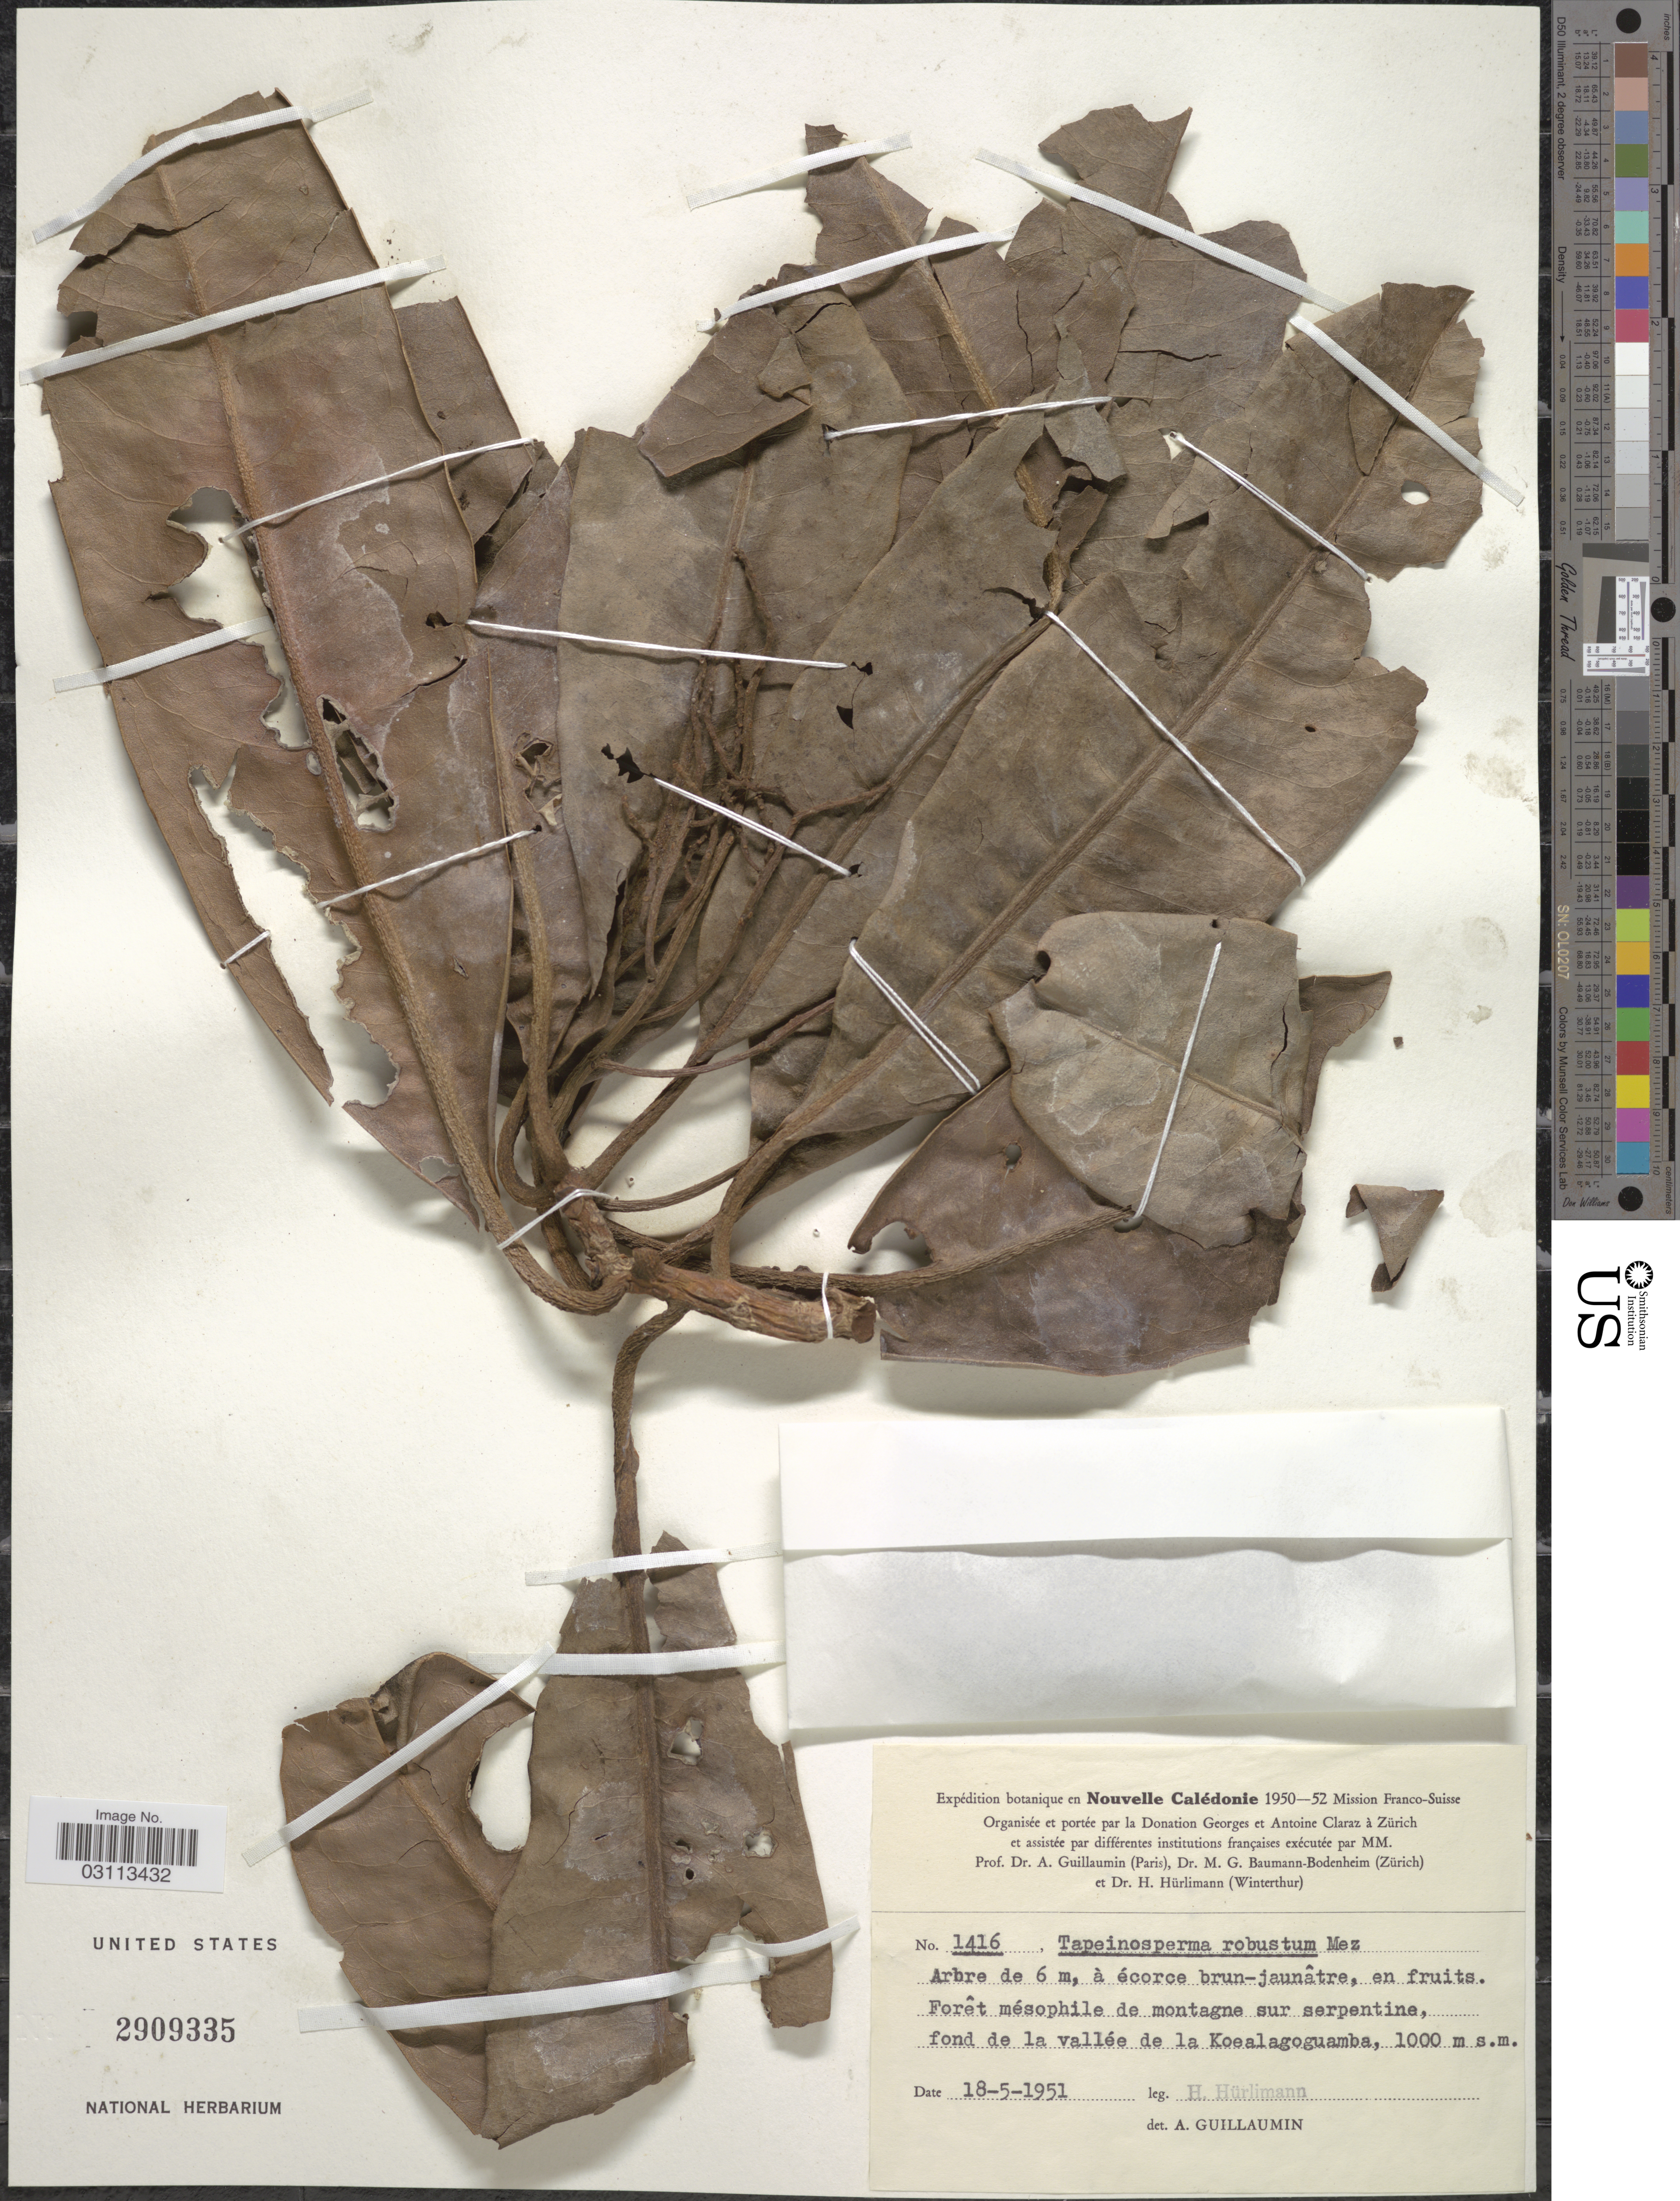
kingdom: Plantae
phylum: Tracheophyta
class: Magnoliopsida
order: Ericales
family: Primulaceae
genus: Tapeinosperma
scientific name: Tapeinosperma robustum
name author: Mez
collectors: H. Hürlimann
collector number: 1416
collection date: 1951-05-18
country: New Caledonia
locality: Fond de la vallée de la Koealagoguamba.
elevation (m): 1000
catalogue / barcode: US 2909335